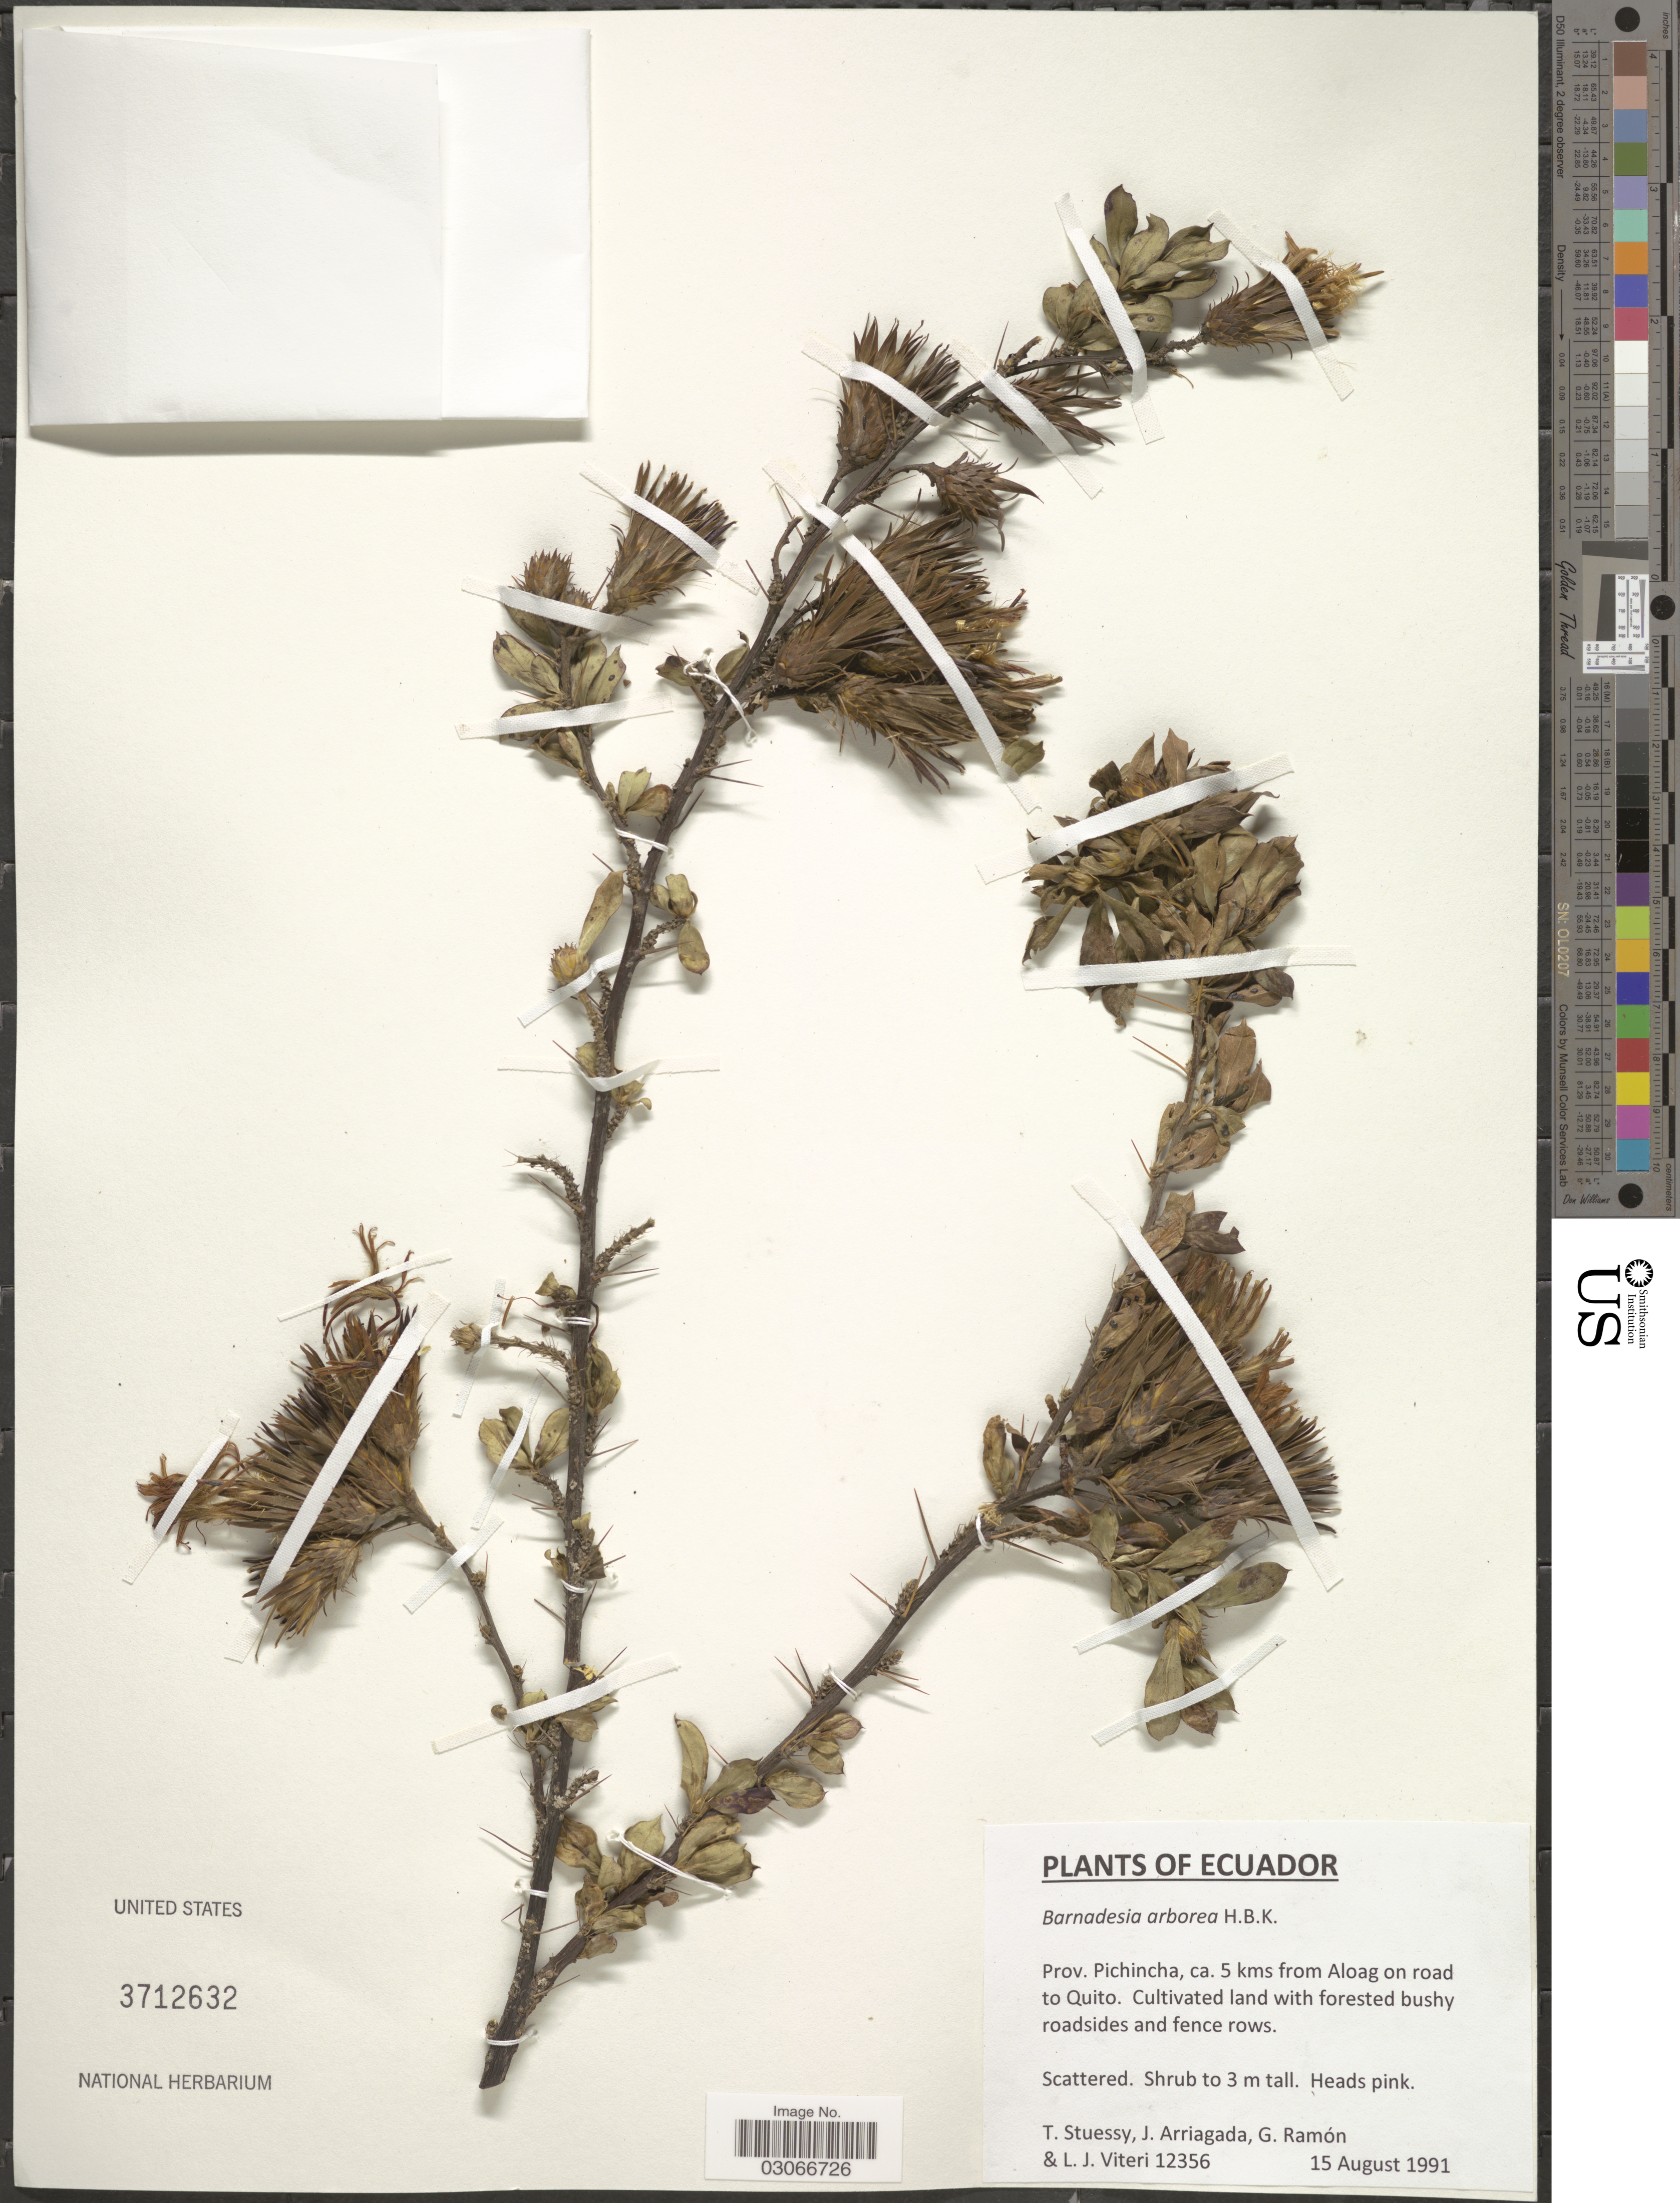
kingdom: Plantae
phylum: Tracheophyta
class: Magnoliopsida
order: Asterales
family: Asteraceae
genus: Barnadesia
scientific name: Barnadesia arborea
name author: Kunth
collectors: T. Steussy, J. Arriagada, G. Ramón & L. Viteri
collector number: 12356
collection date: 1991-08-15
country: Ecuador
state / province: Pichincha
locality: Ca. 5 kms from Aloag on road to Quito.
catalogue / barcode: US 3712632